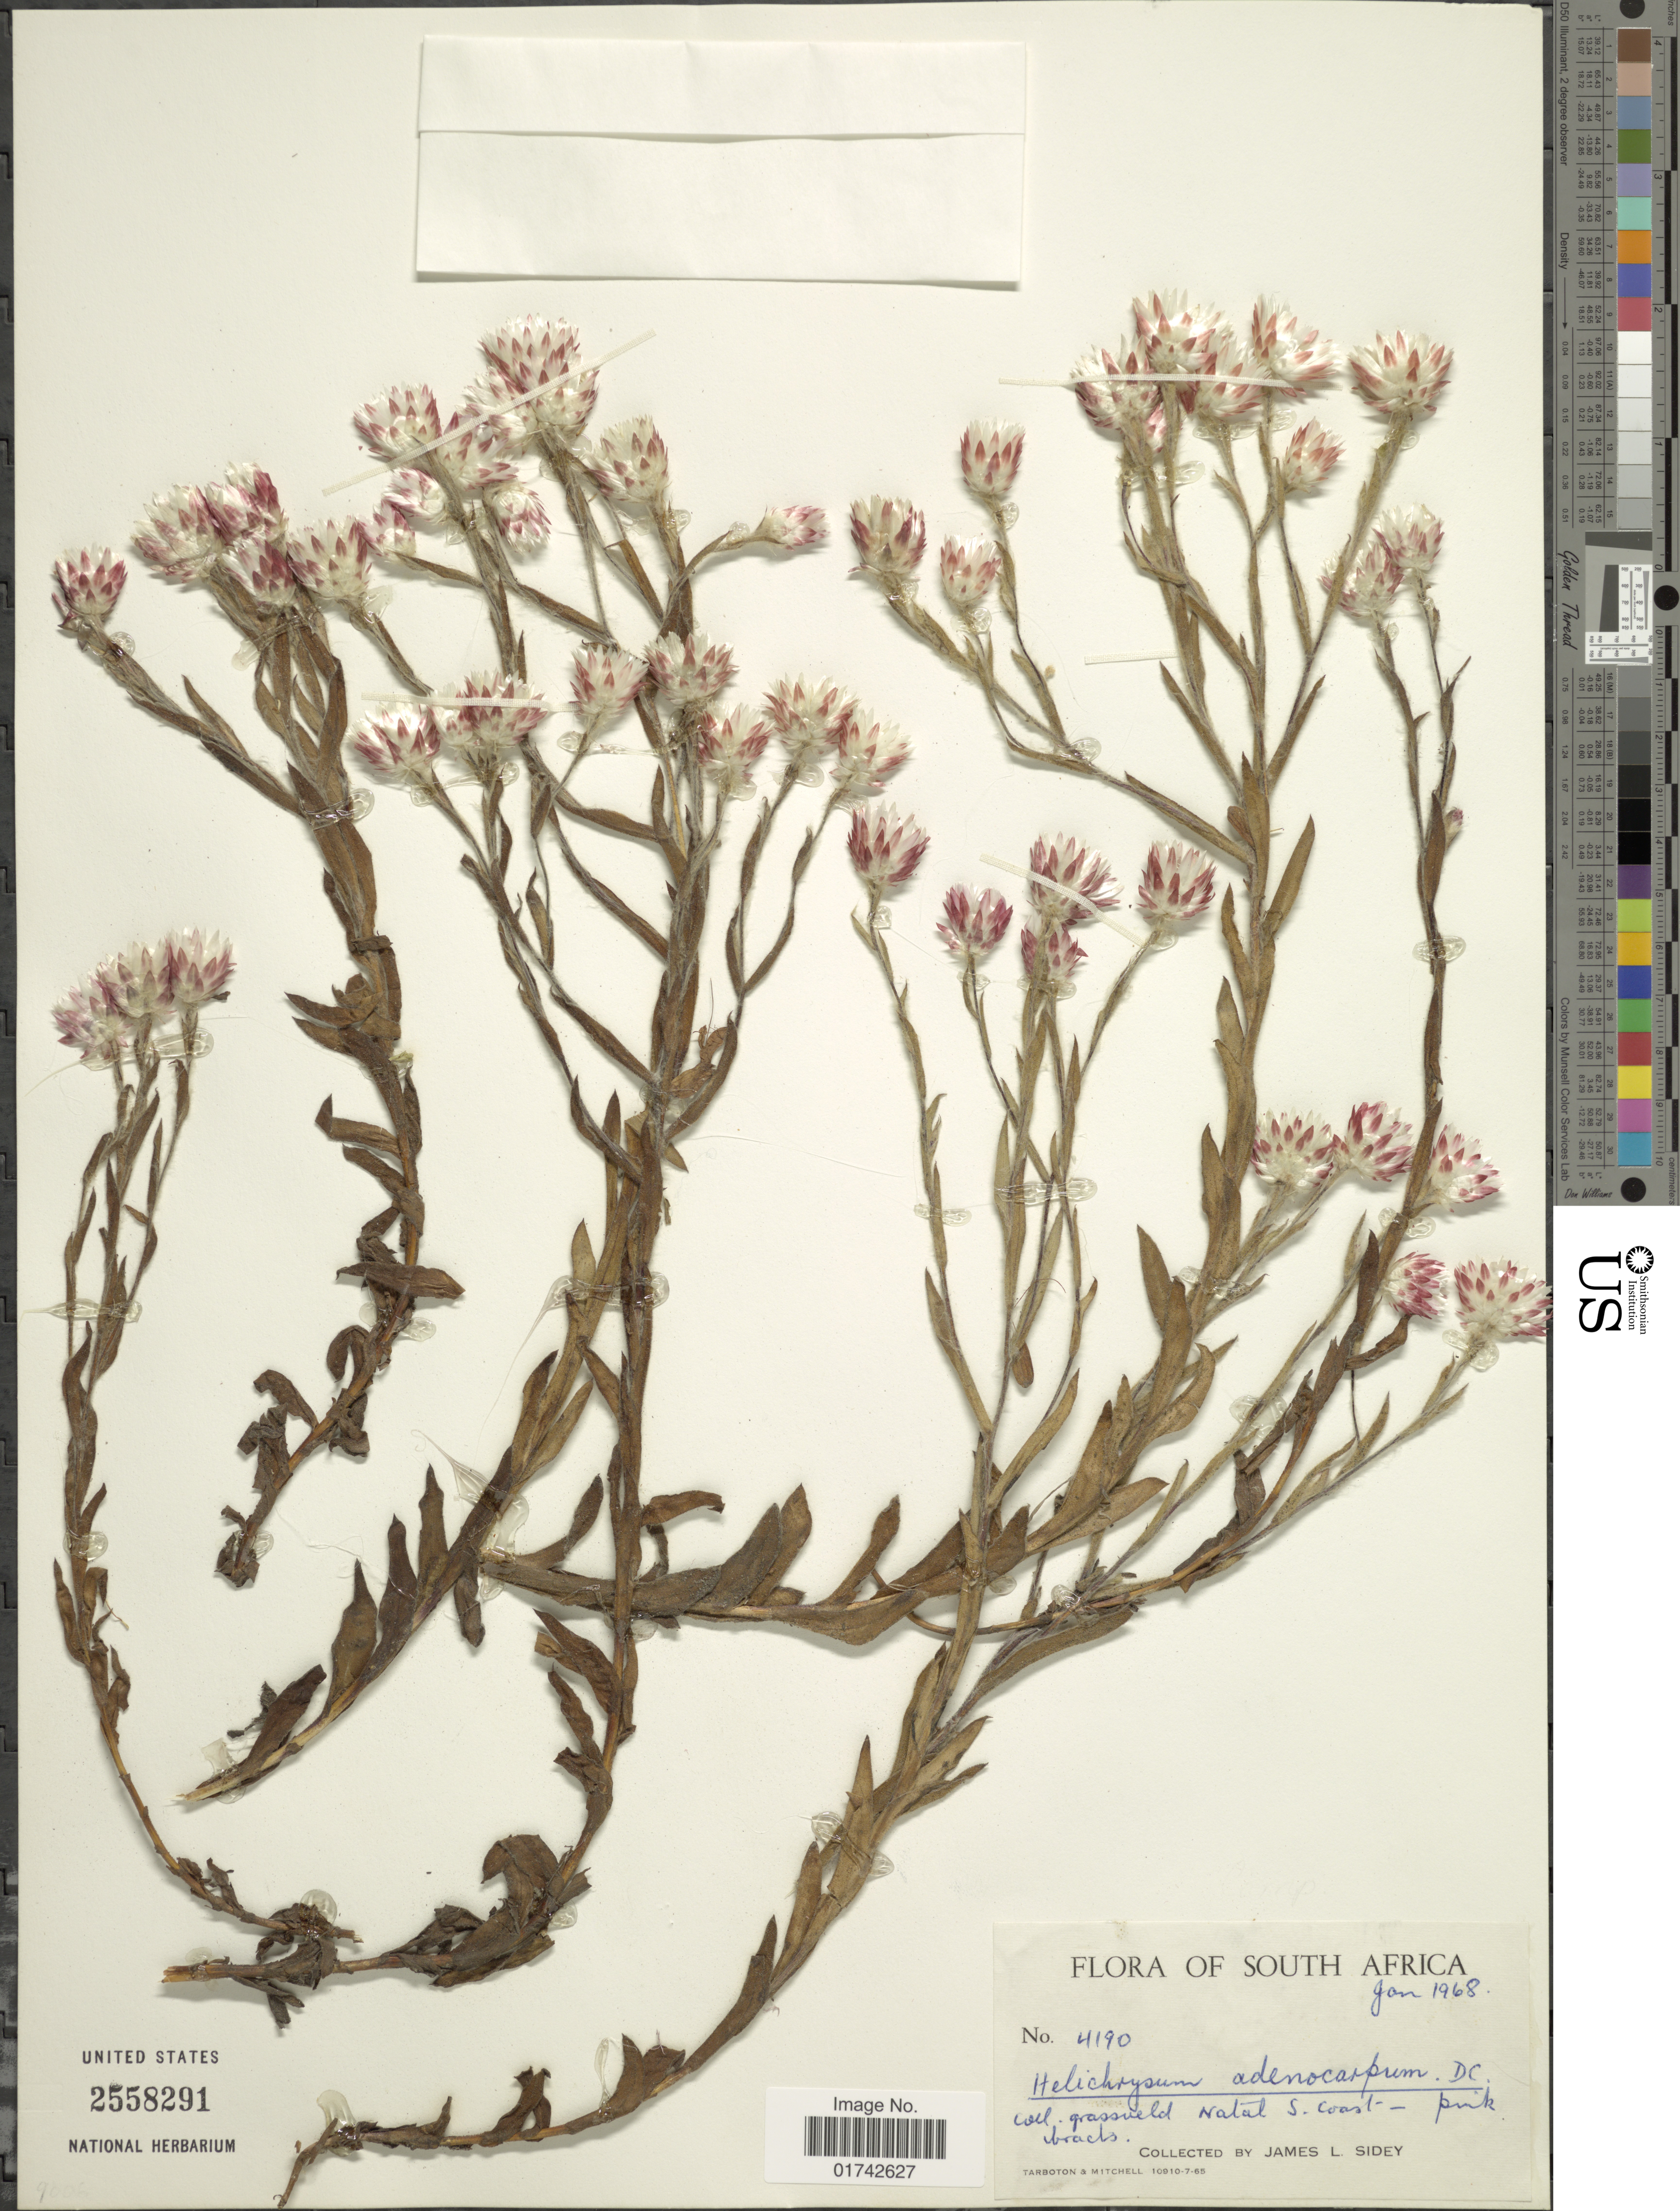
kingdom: Plantae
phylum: Tracheophyta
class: Magnoliopsida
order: Asterales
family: Asteraceae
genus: Helichrysum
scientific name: Helichrysum adenocarpum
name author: DC.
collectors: J. L. Sidey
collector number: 4190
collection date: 1968-01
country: South Africa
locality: Natal S. coast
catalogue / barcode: US 2558291